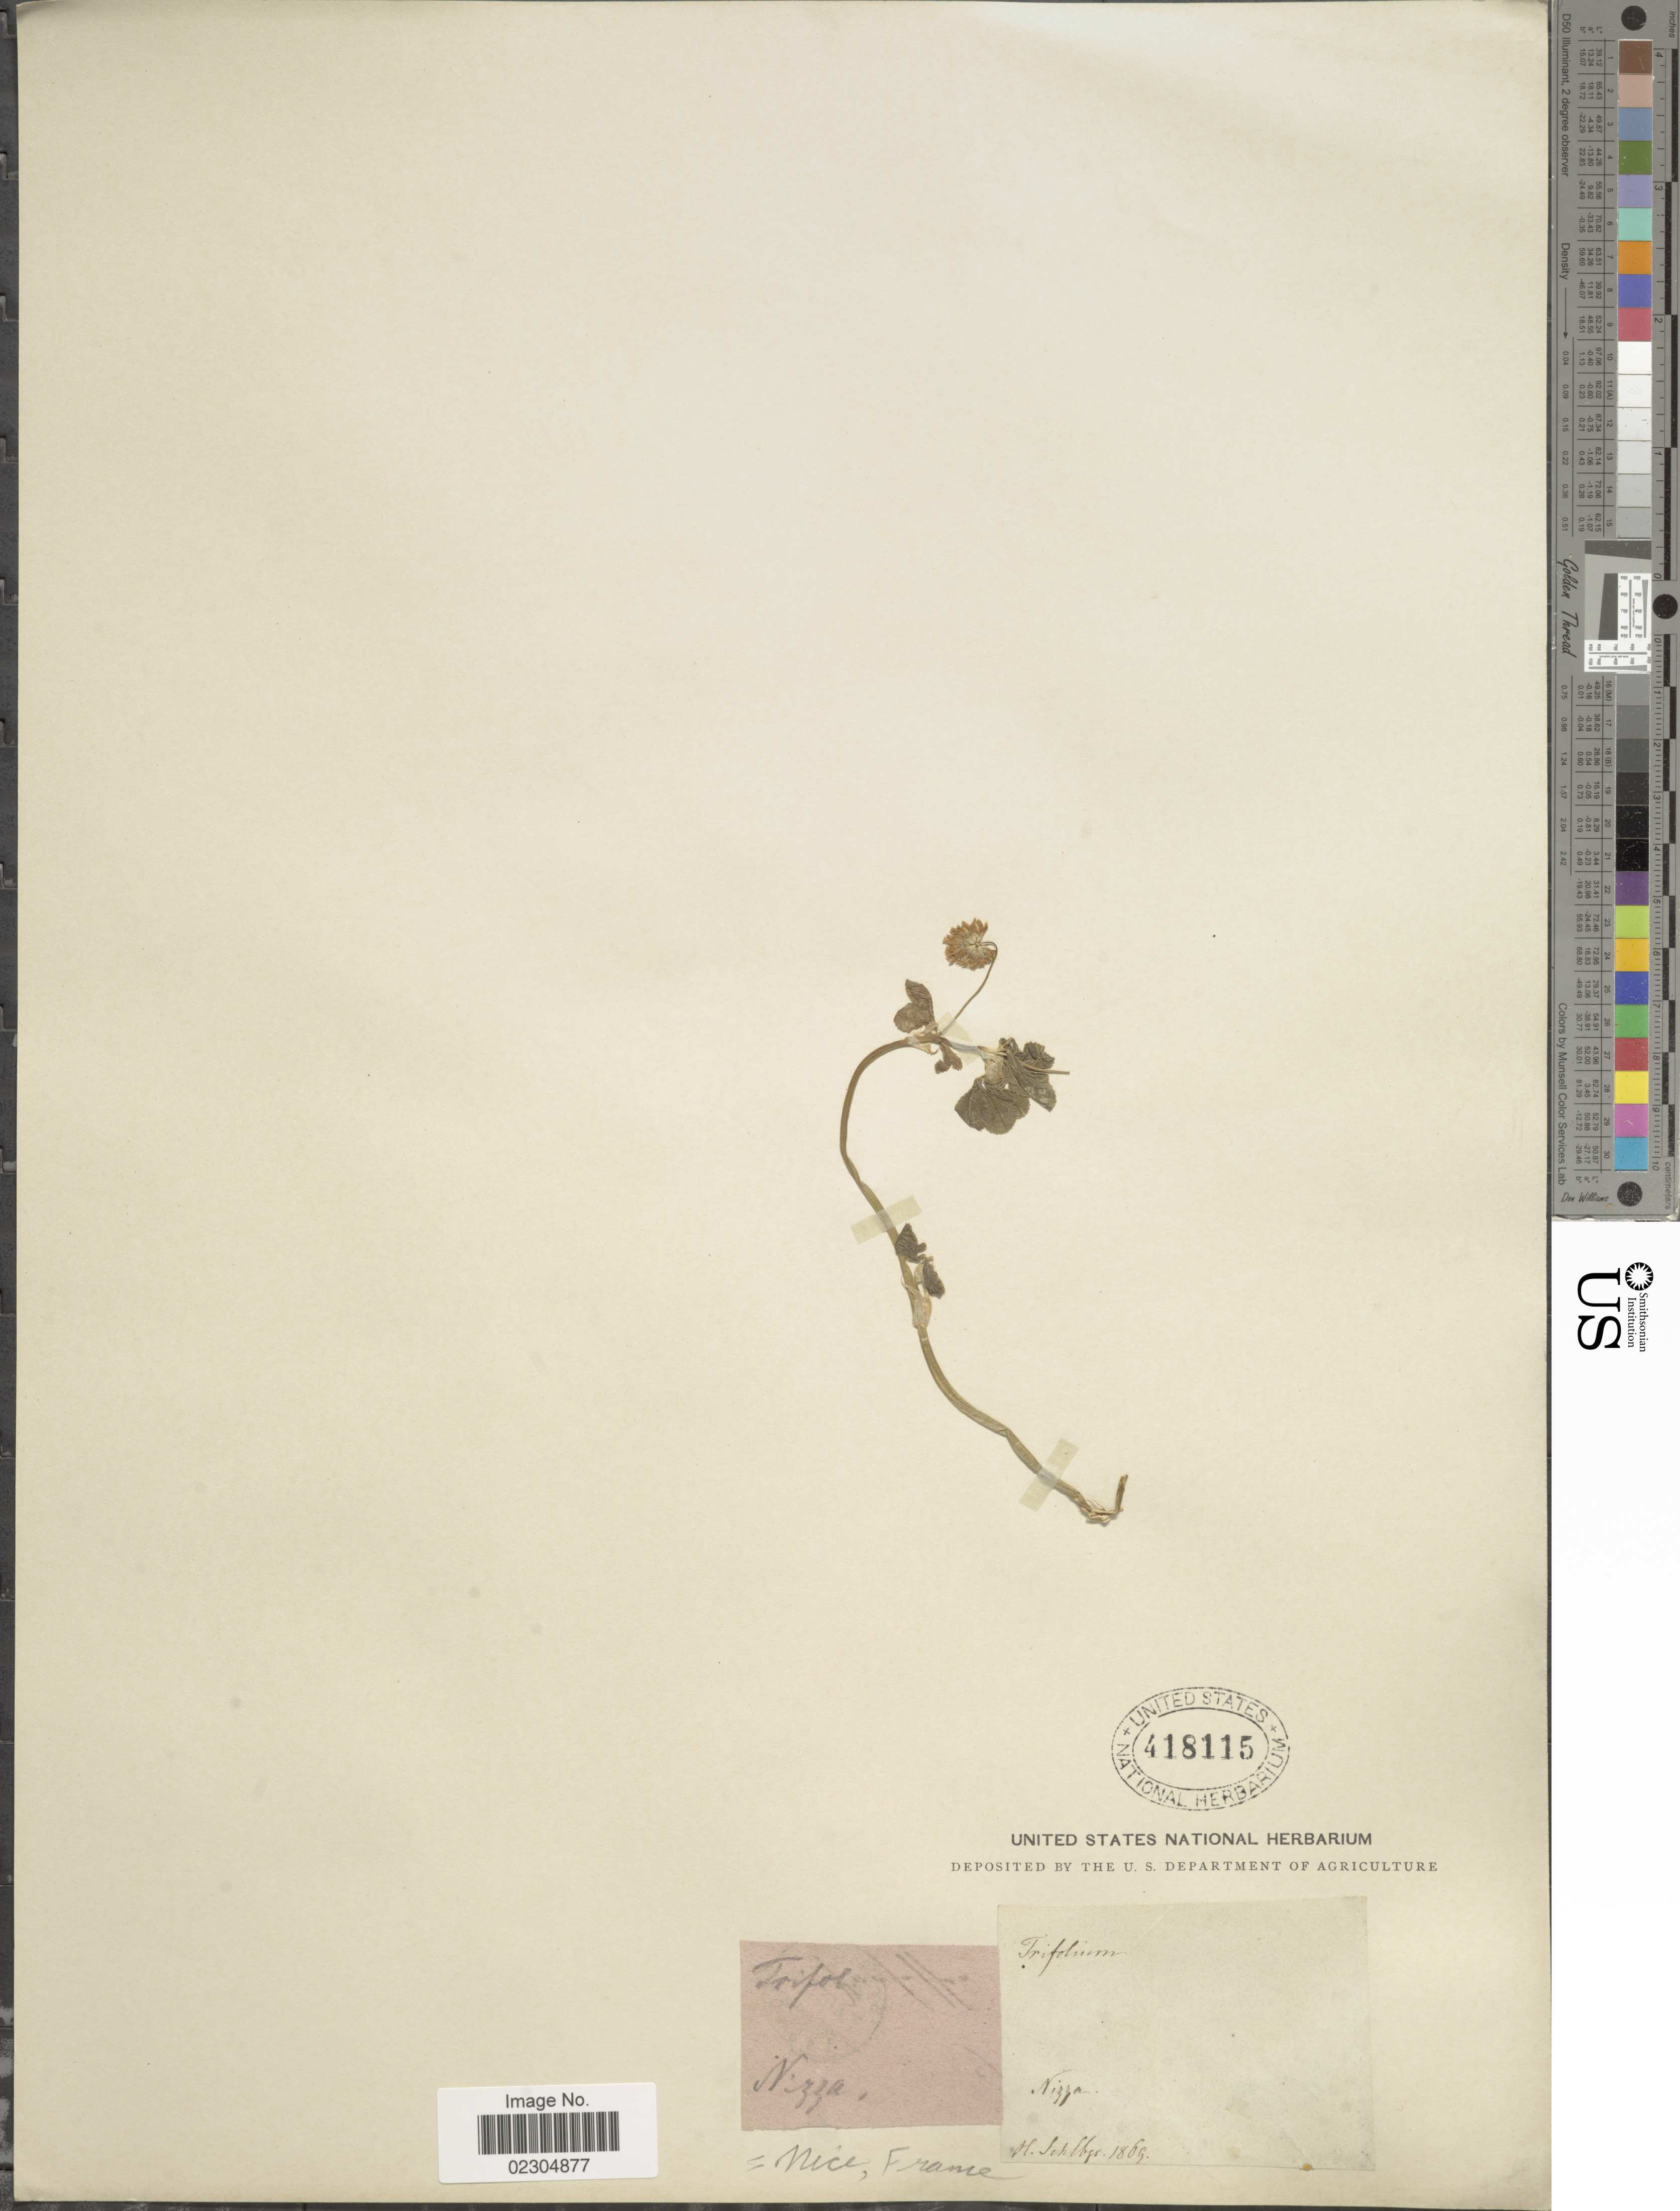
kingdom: Plantae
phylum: Tracheophyta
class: Magnoliopsida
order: Fabales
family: Fabaceae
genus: Trifolium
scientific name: Trifolium sp.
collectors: H. Schlbgr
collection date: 1869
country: France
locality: Nizza, Nice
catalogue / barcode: US 418115